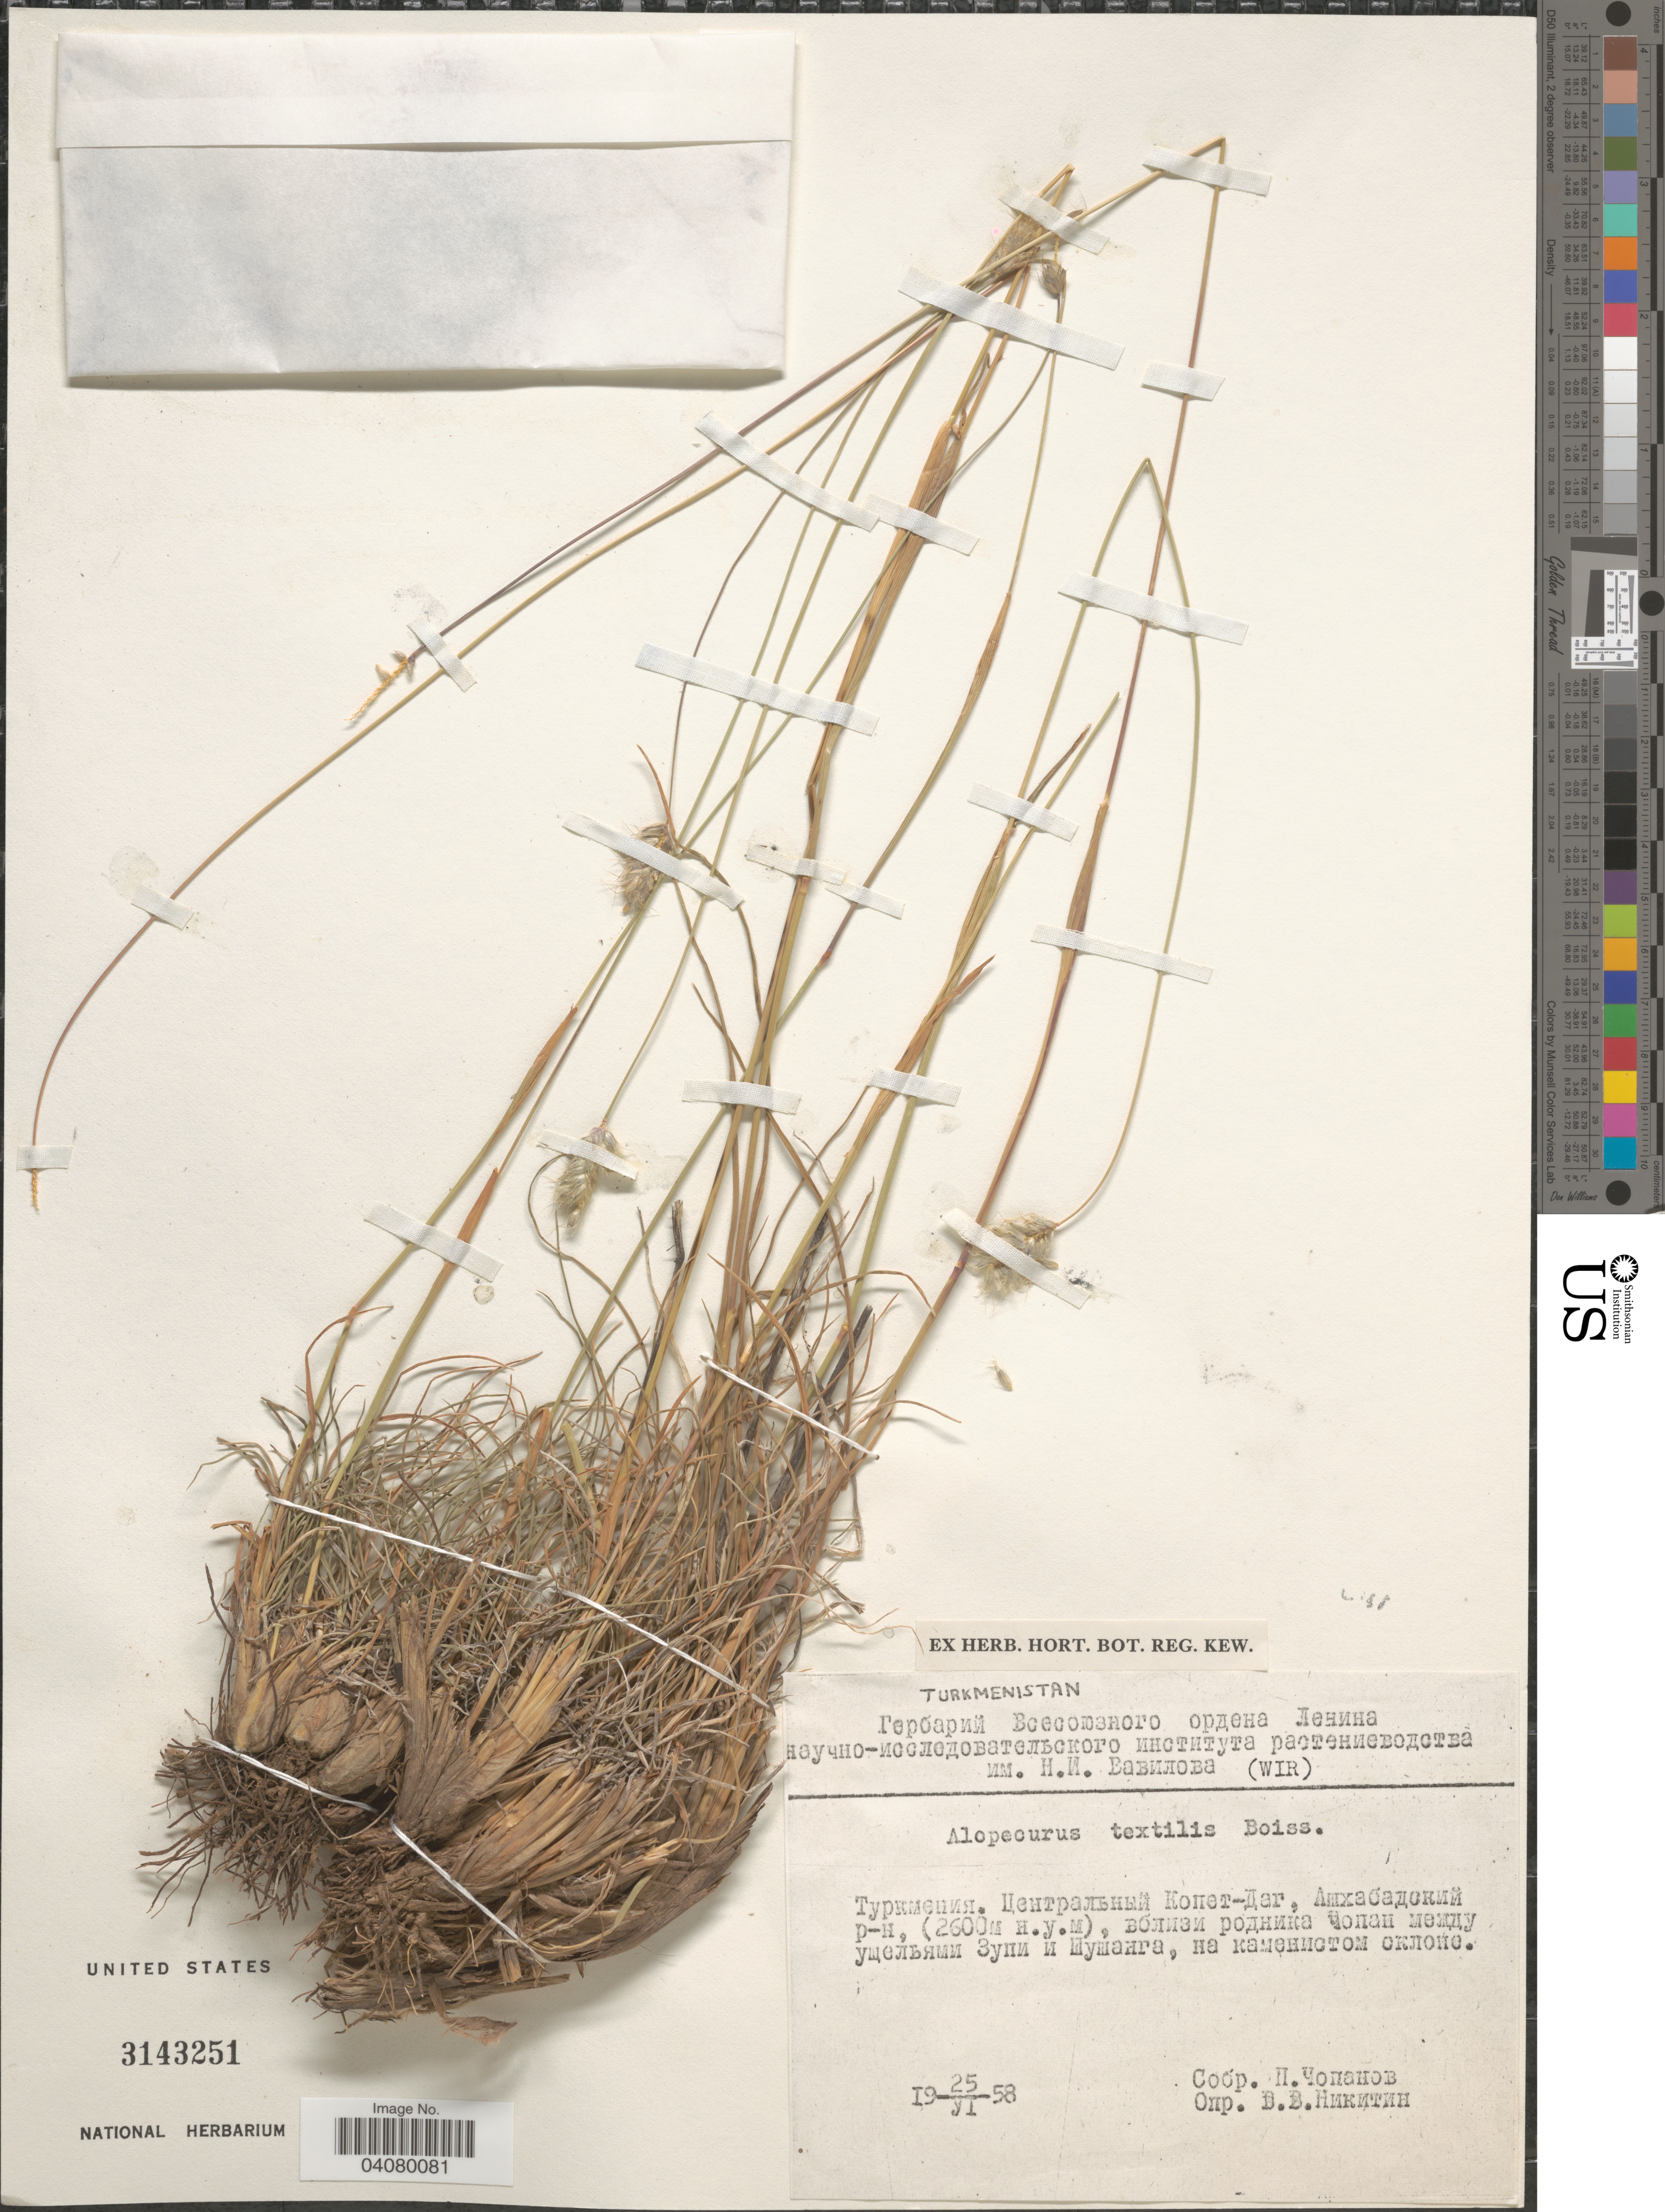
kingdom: Plantae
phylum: Tracheophyta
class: Liliopsida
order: Poales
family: Poaceae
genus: Alopecurus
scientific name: Alopecurus textilis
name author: Boiss.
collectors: P. Chopanov & X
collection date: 1958-06-25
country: Turkmenistan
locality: Central Kopet Dag, near Chopan, between gorges Zupi and Shushanga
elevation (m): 2600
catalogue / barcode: US 3143251